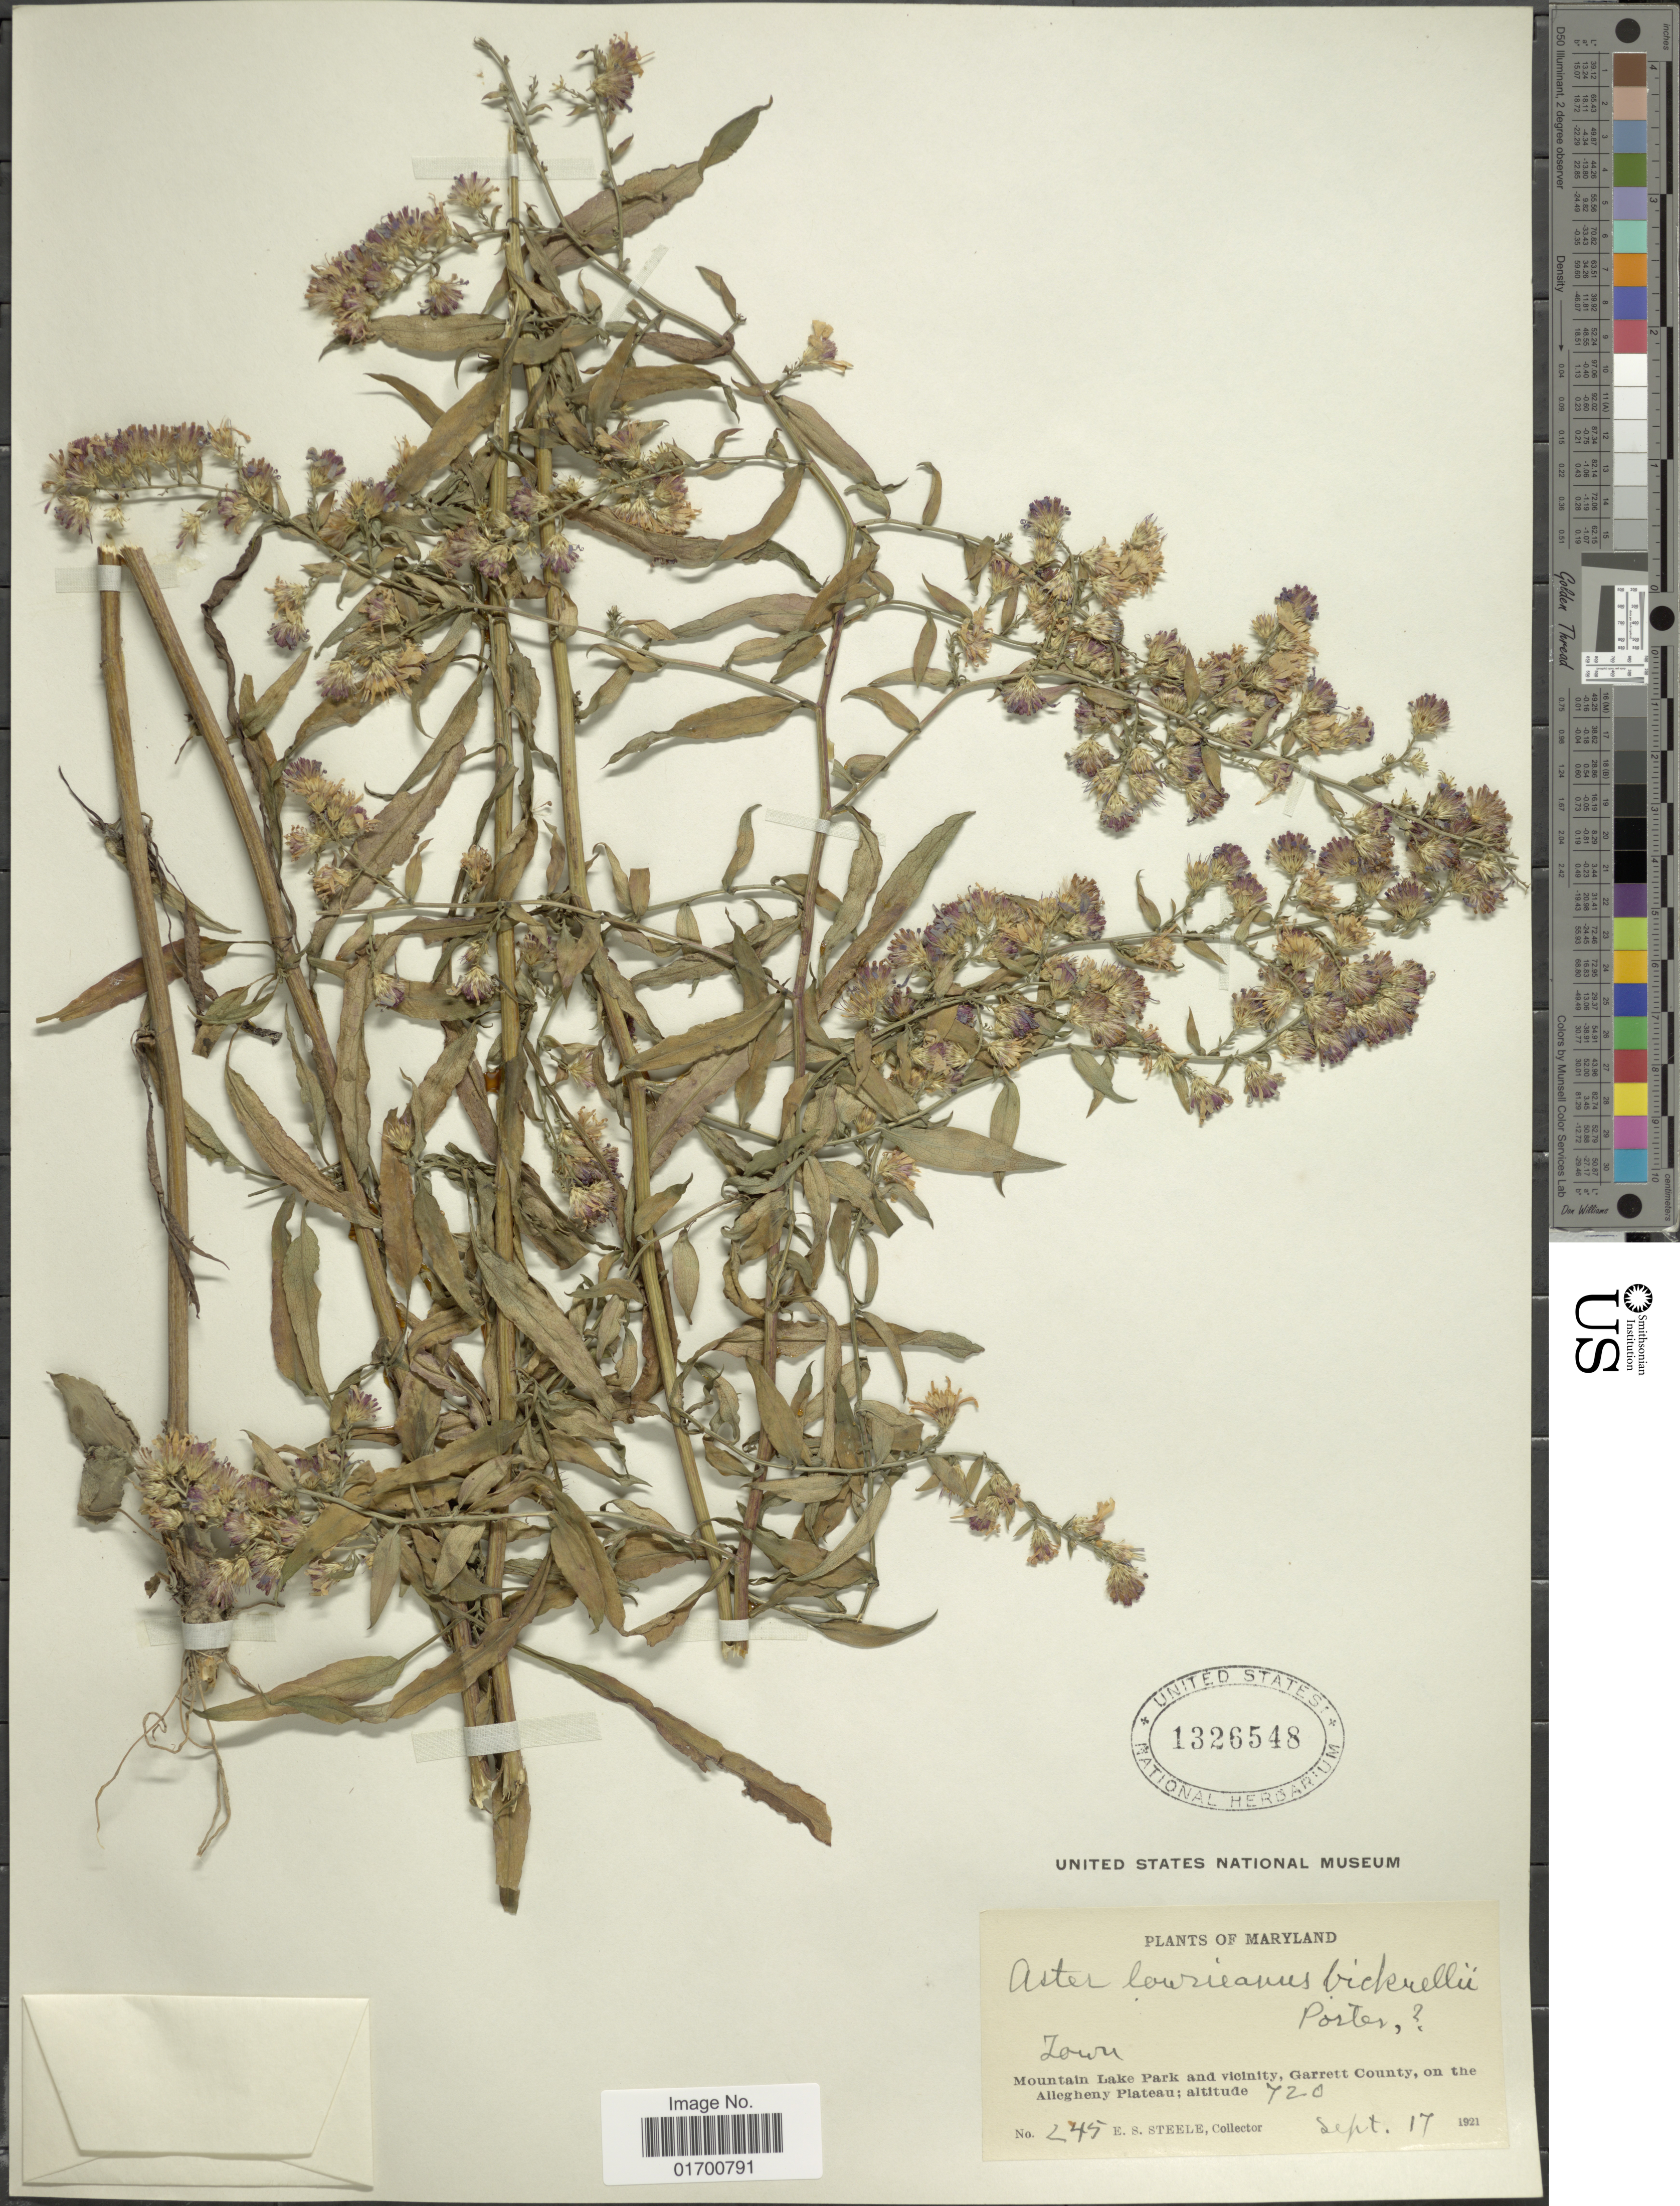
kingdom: Plantae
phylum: Tracheophyta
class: Magnoliopsida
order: Asterales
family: Asteraceae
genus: Symphyotrichum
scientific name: Symphyotrichum lowrieanum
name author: (Porter) G.L. Nesom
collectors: E. Steele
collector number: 245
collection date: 1921-09-17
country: United States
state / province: Maryland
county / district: Garrett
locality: Town, Mountain Lake Park and vicinity, Garrett County, on the Allegheny Plateau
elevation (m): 720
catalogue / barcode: US 1326548